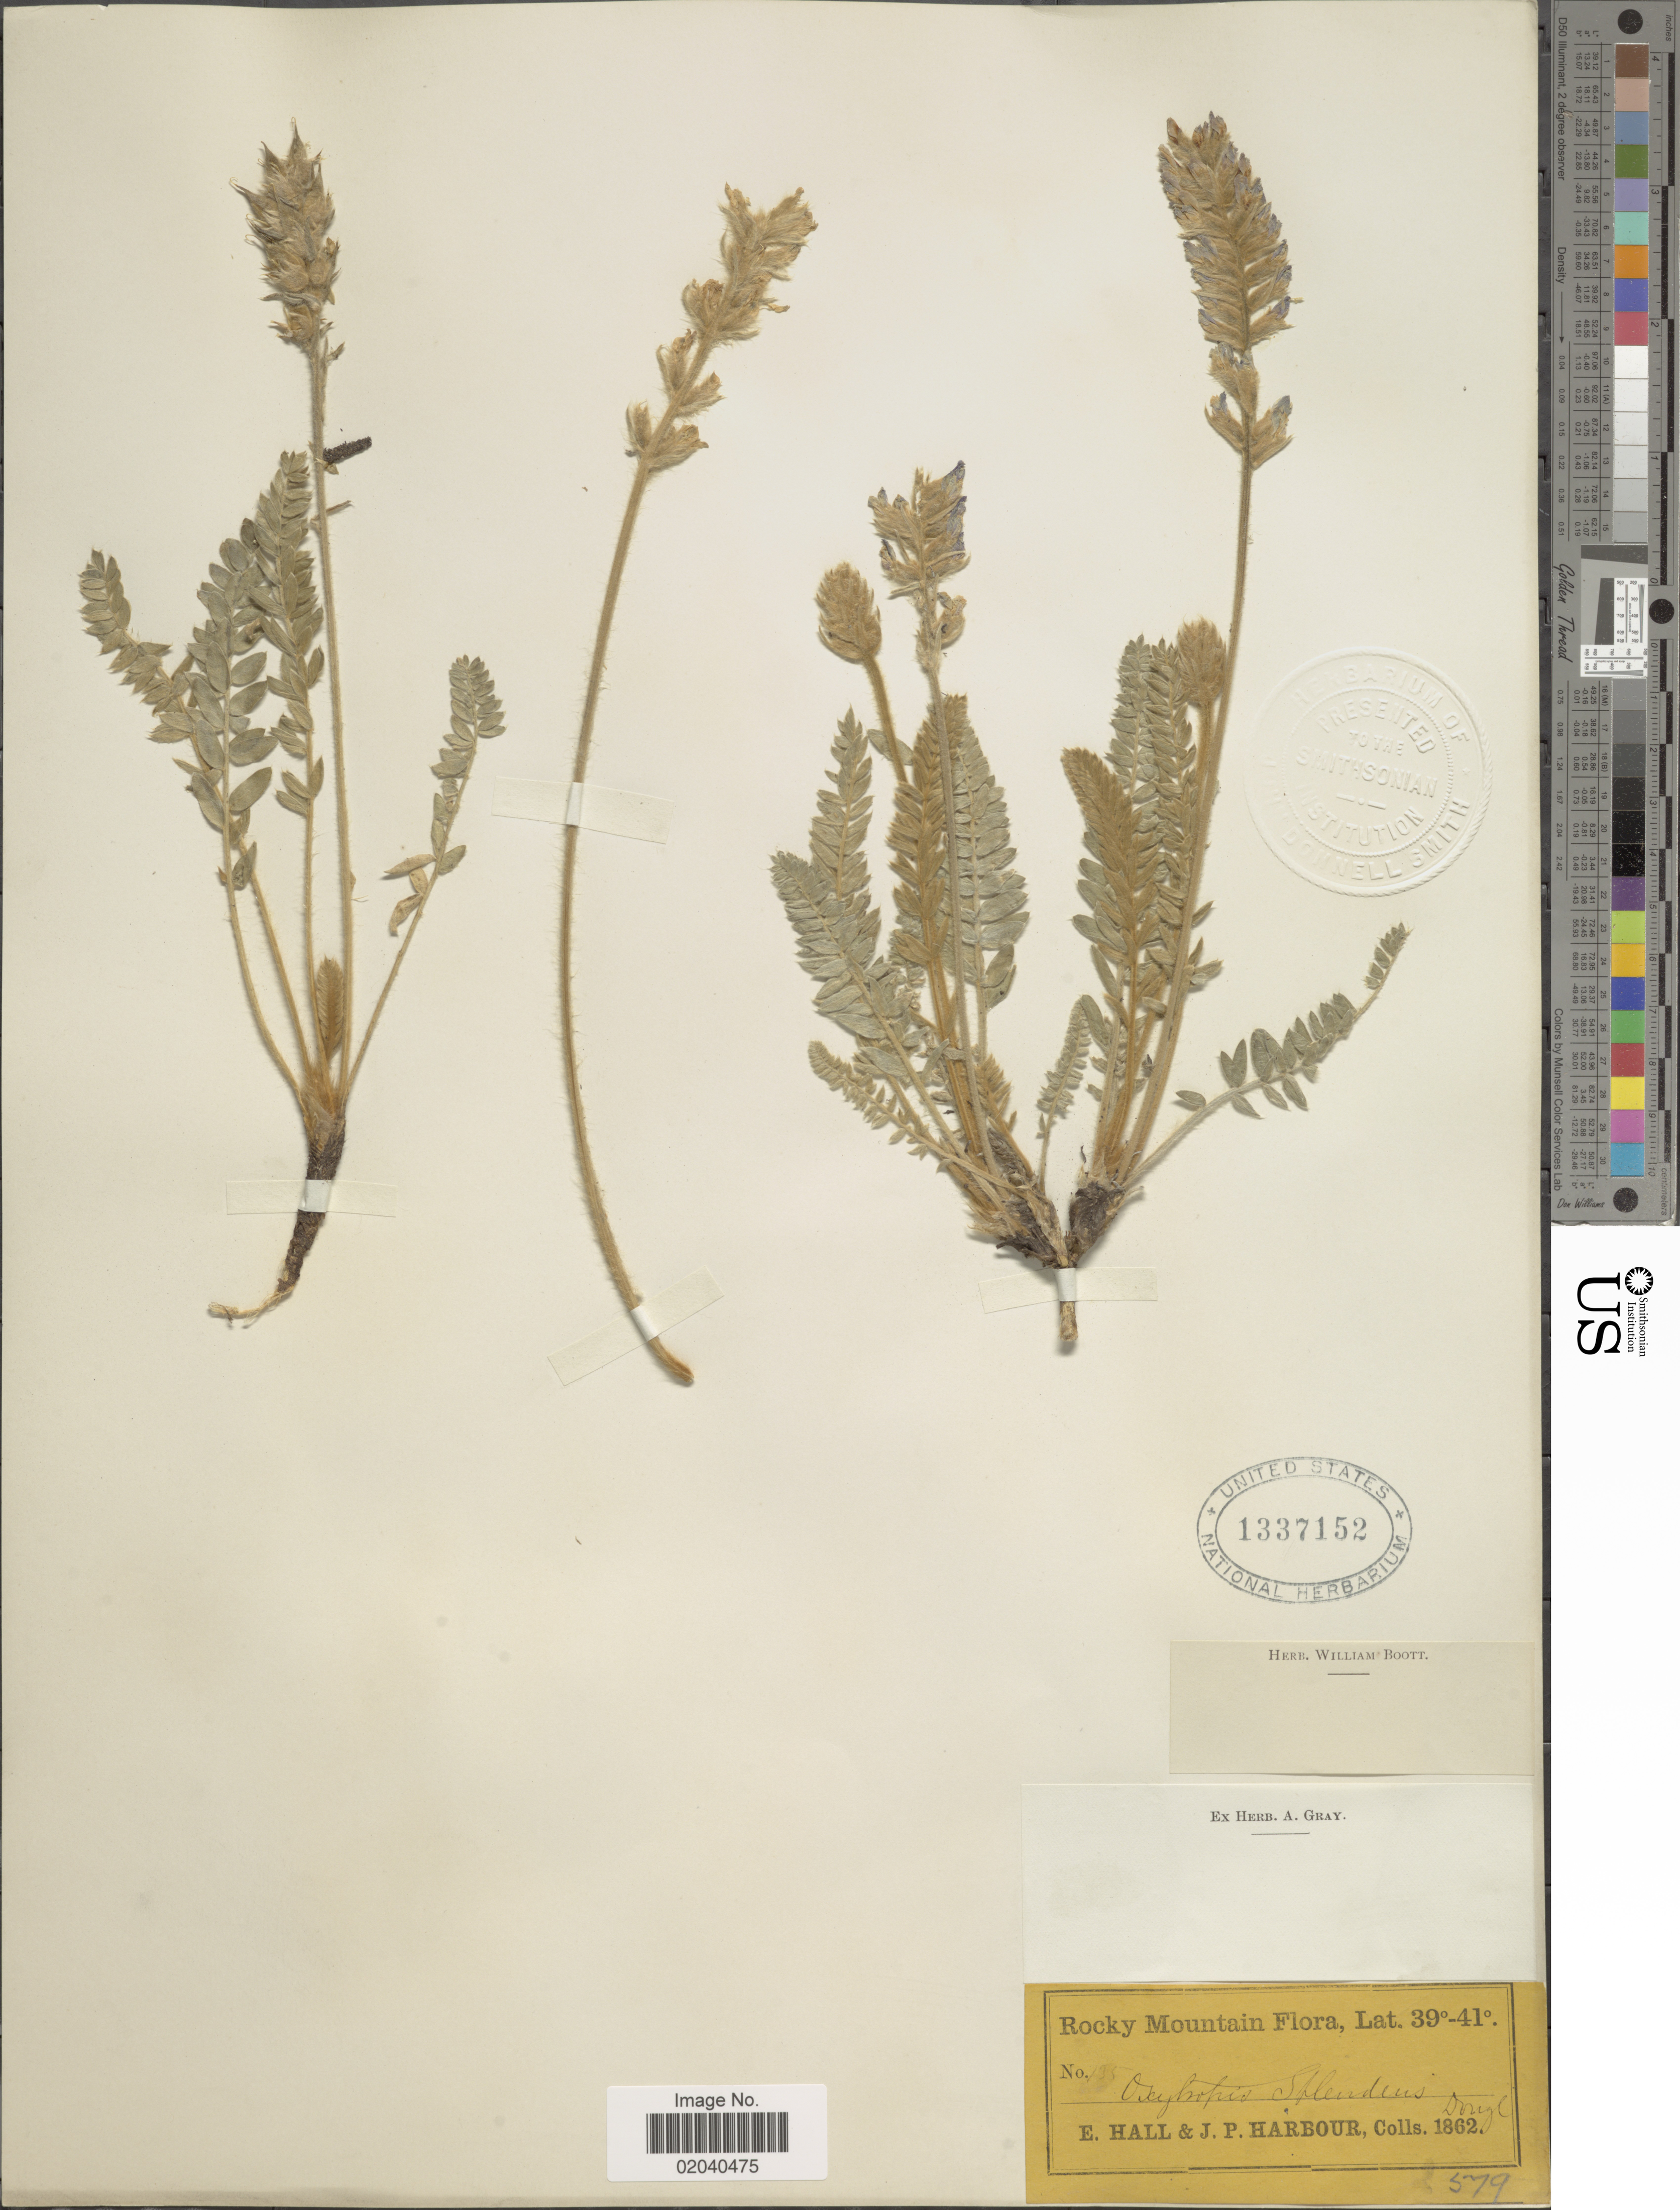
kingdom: Plantae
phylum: Tracheophyta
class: Magnoliopsida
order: Fabales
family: Fabaceae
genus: Oxytropis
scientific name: Oxytropis splendens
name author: Douglas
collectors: E. Hall & J. Harbour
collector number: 135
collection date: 1862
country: United States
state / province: Colorado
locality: Rocky Mtns.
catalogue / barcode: US 1337152